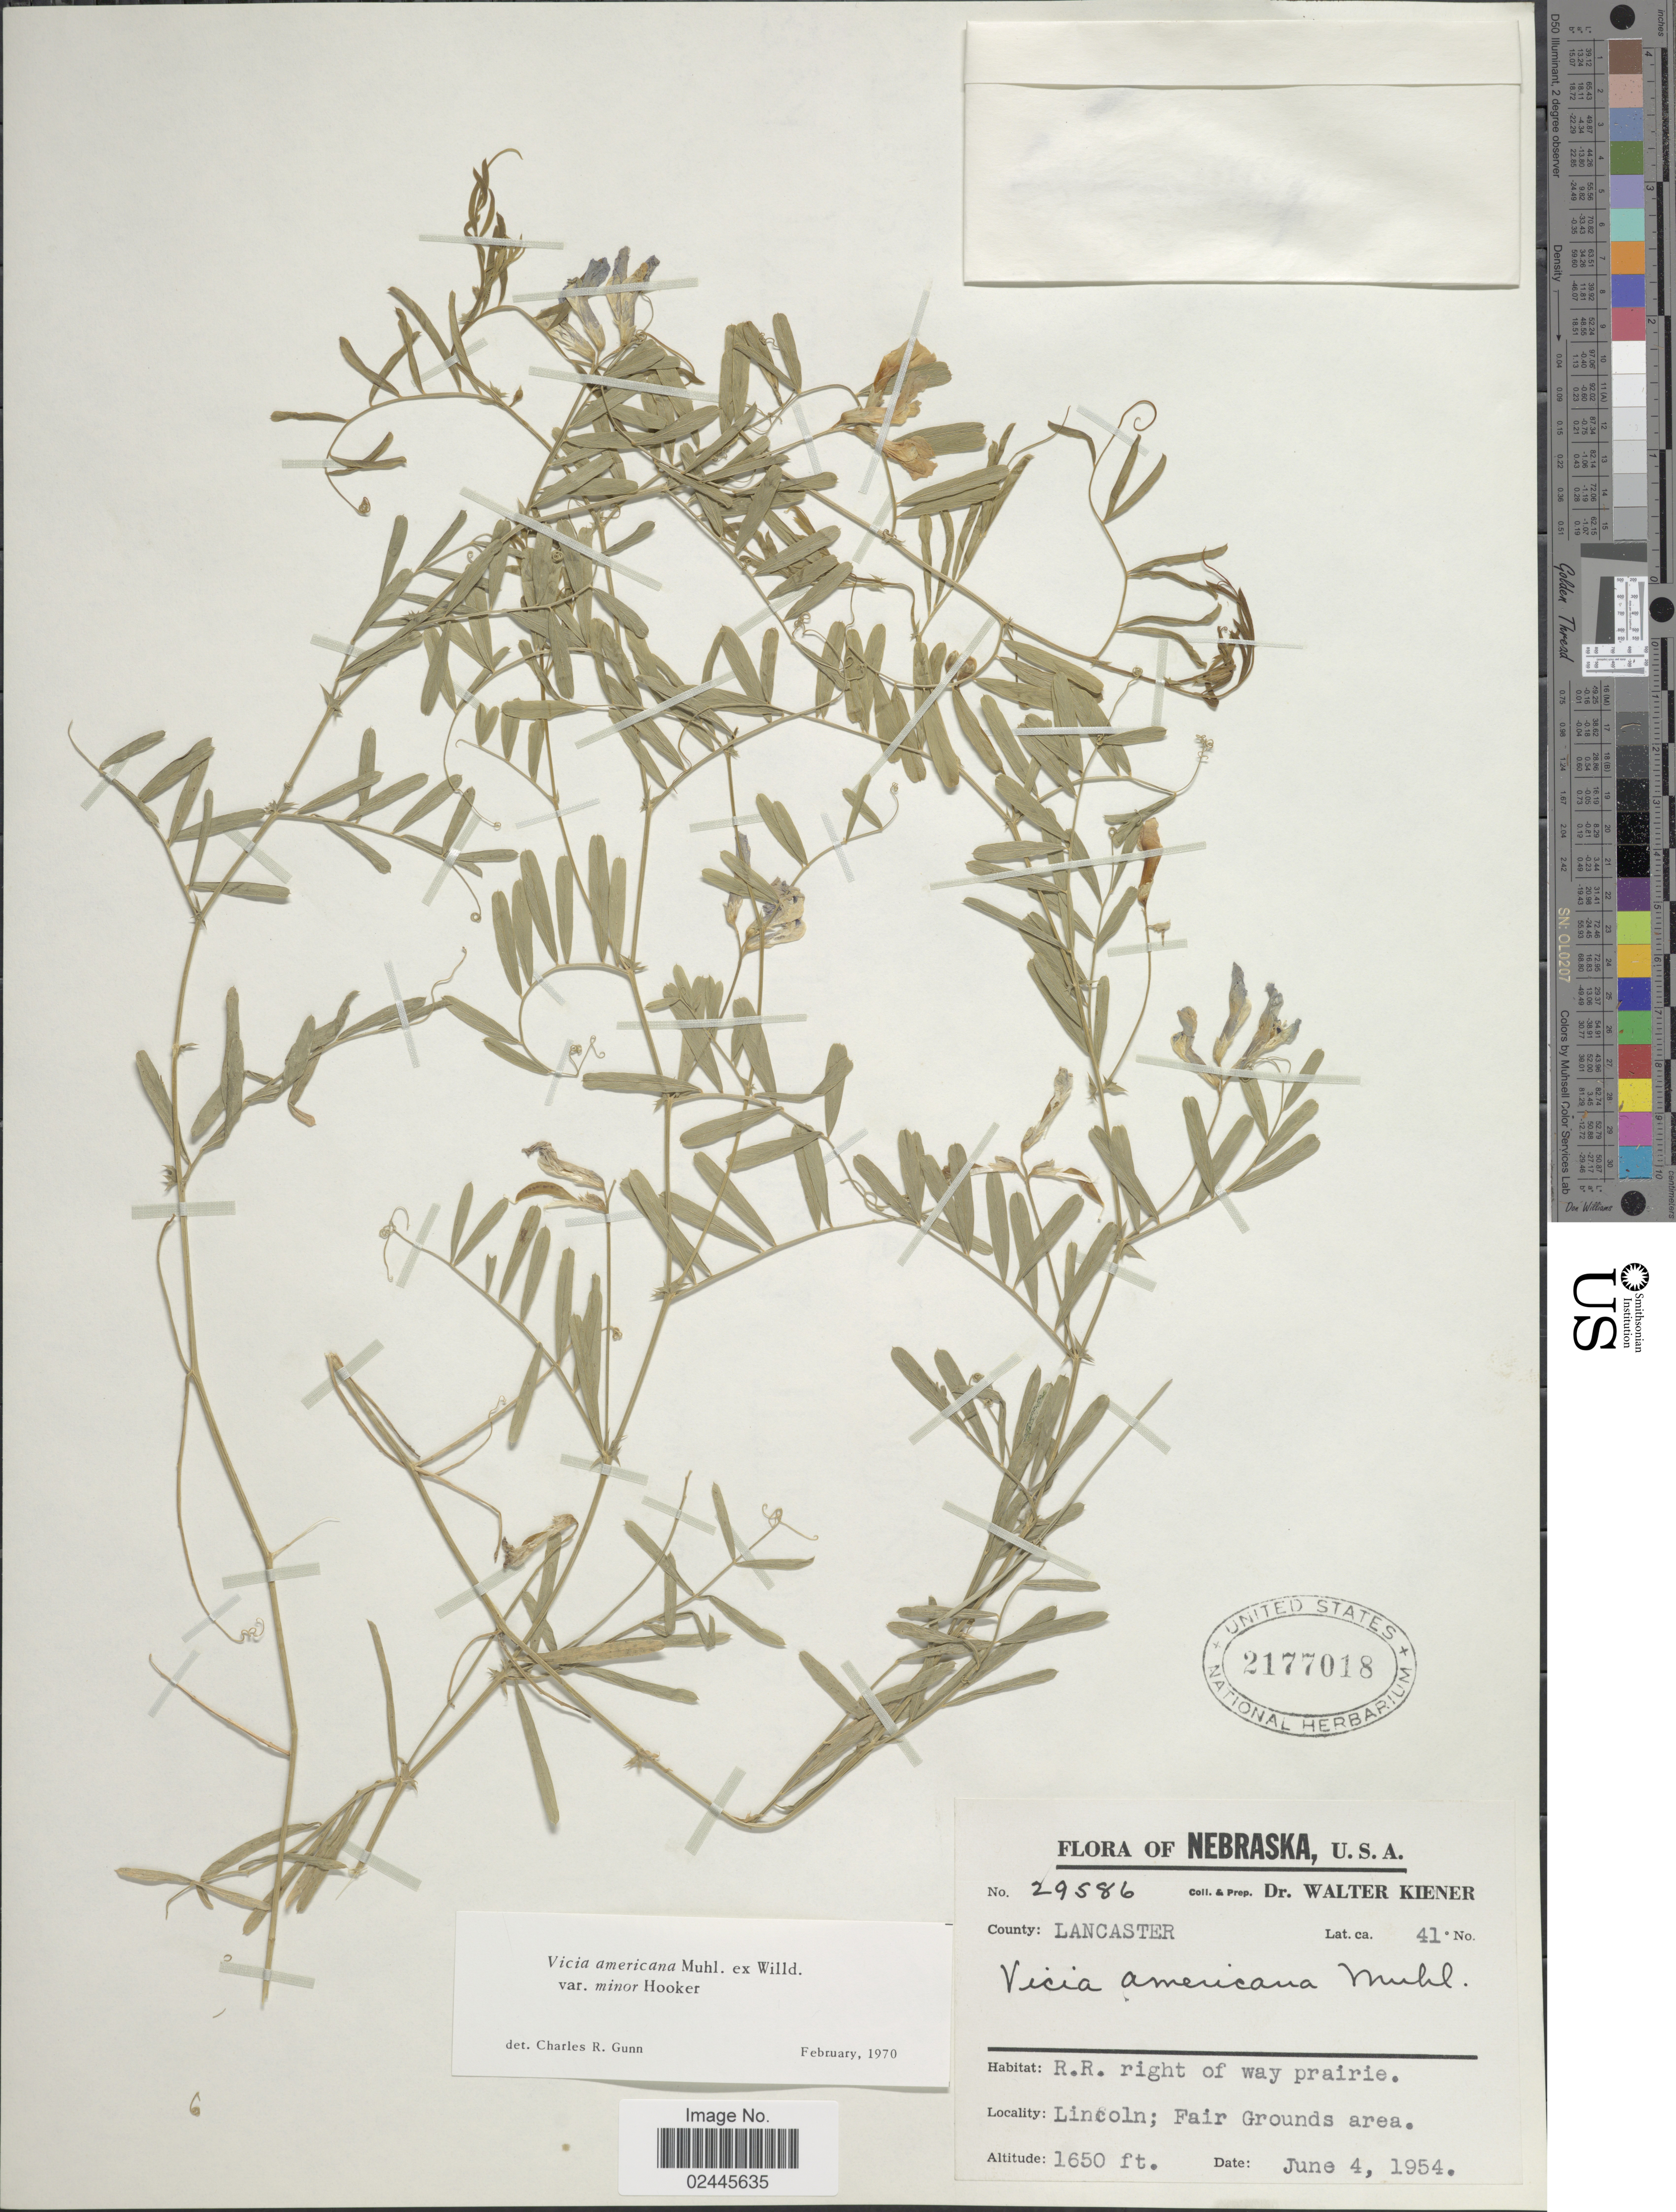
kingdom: Plantae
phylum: Tracheophyta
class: Magnoliopsida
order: Fabales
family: Fabaceae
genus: Vicia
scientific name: Vicia americana var. minor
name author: Hook.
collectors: W. Kiener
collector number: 29586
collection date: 1954-06-04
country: United States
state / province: Nebraska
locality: County: Lancaster, R.R. right of way prairie, Lincoln; Fair Grounds area.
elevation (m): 503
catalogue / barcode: US 2177018